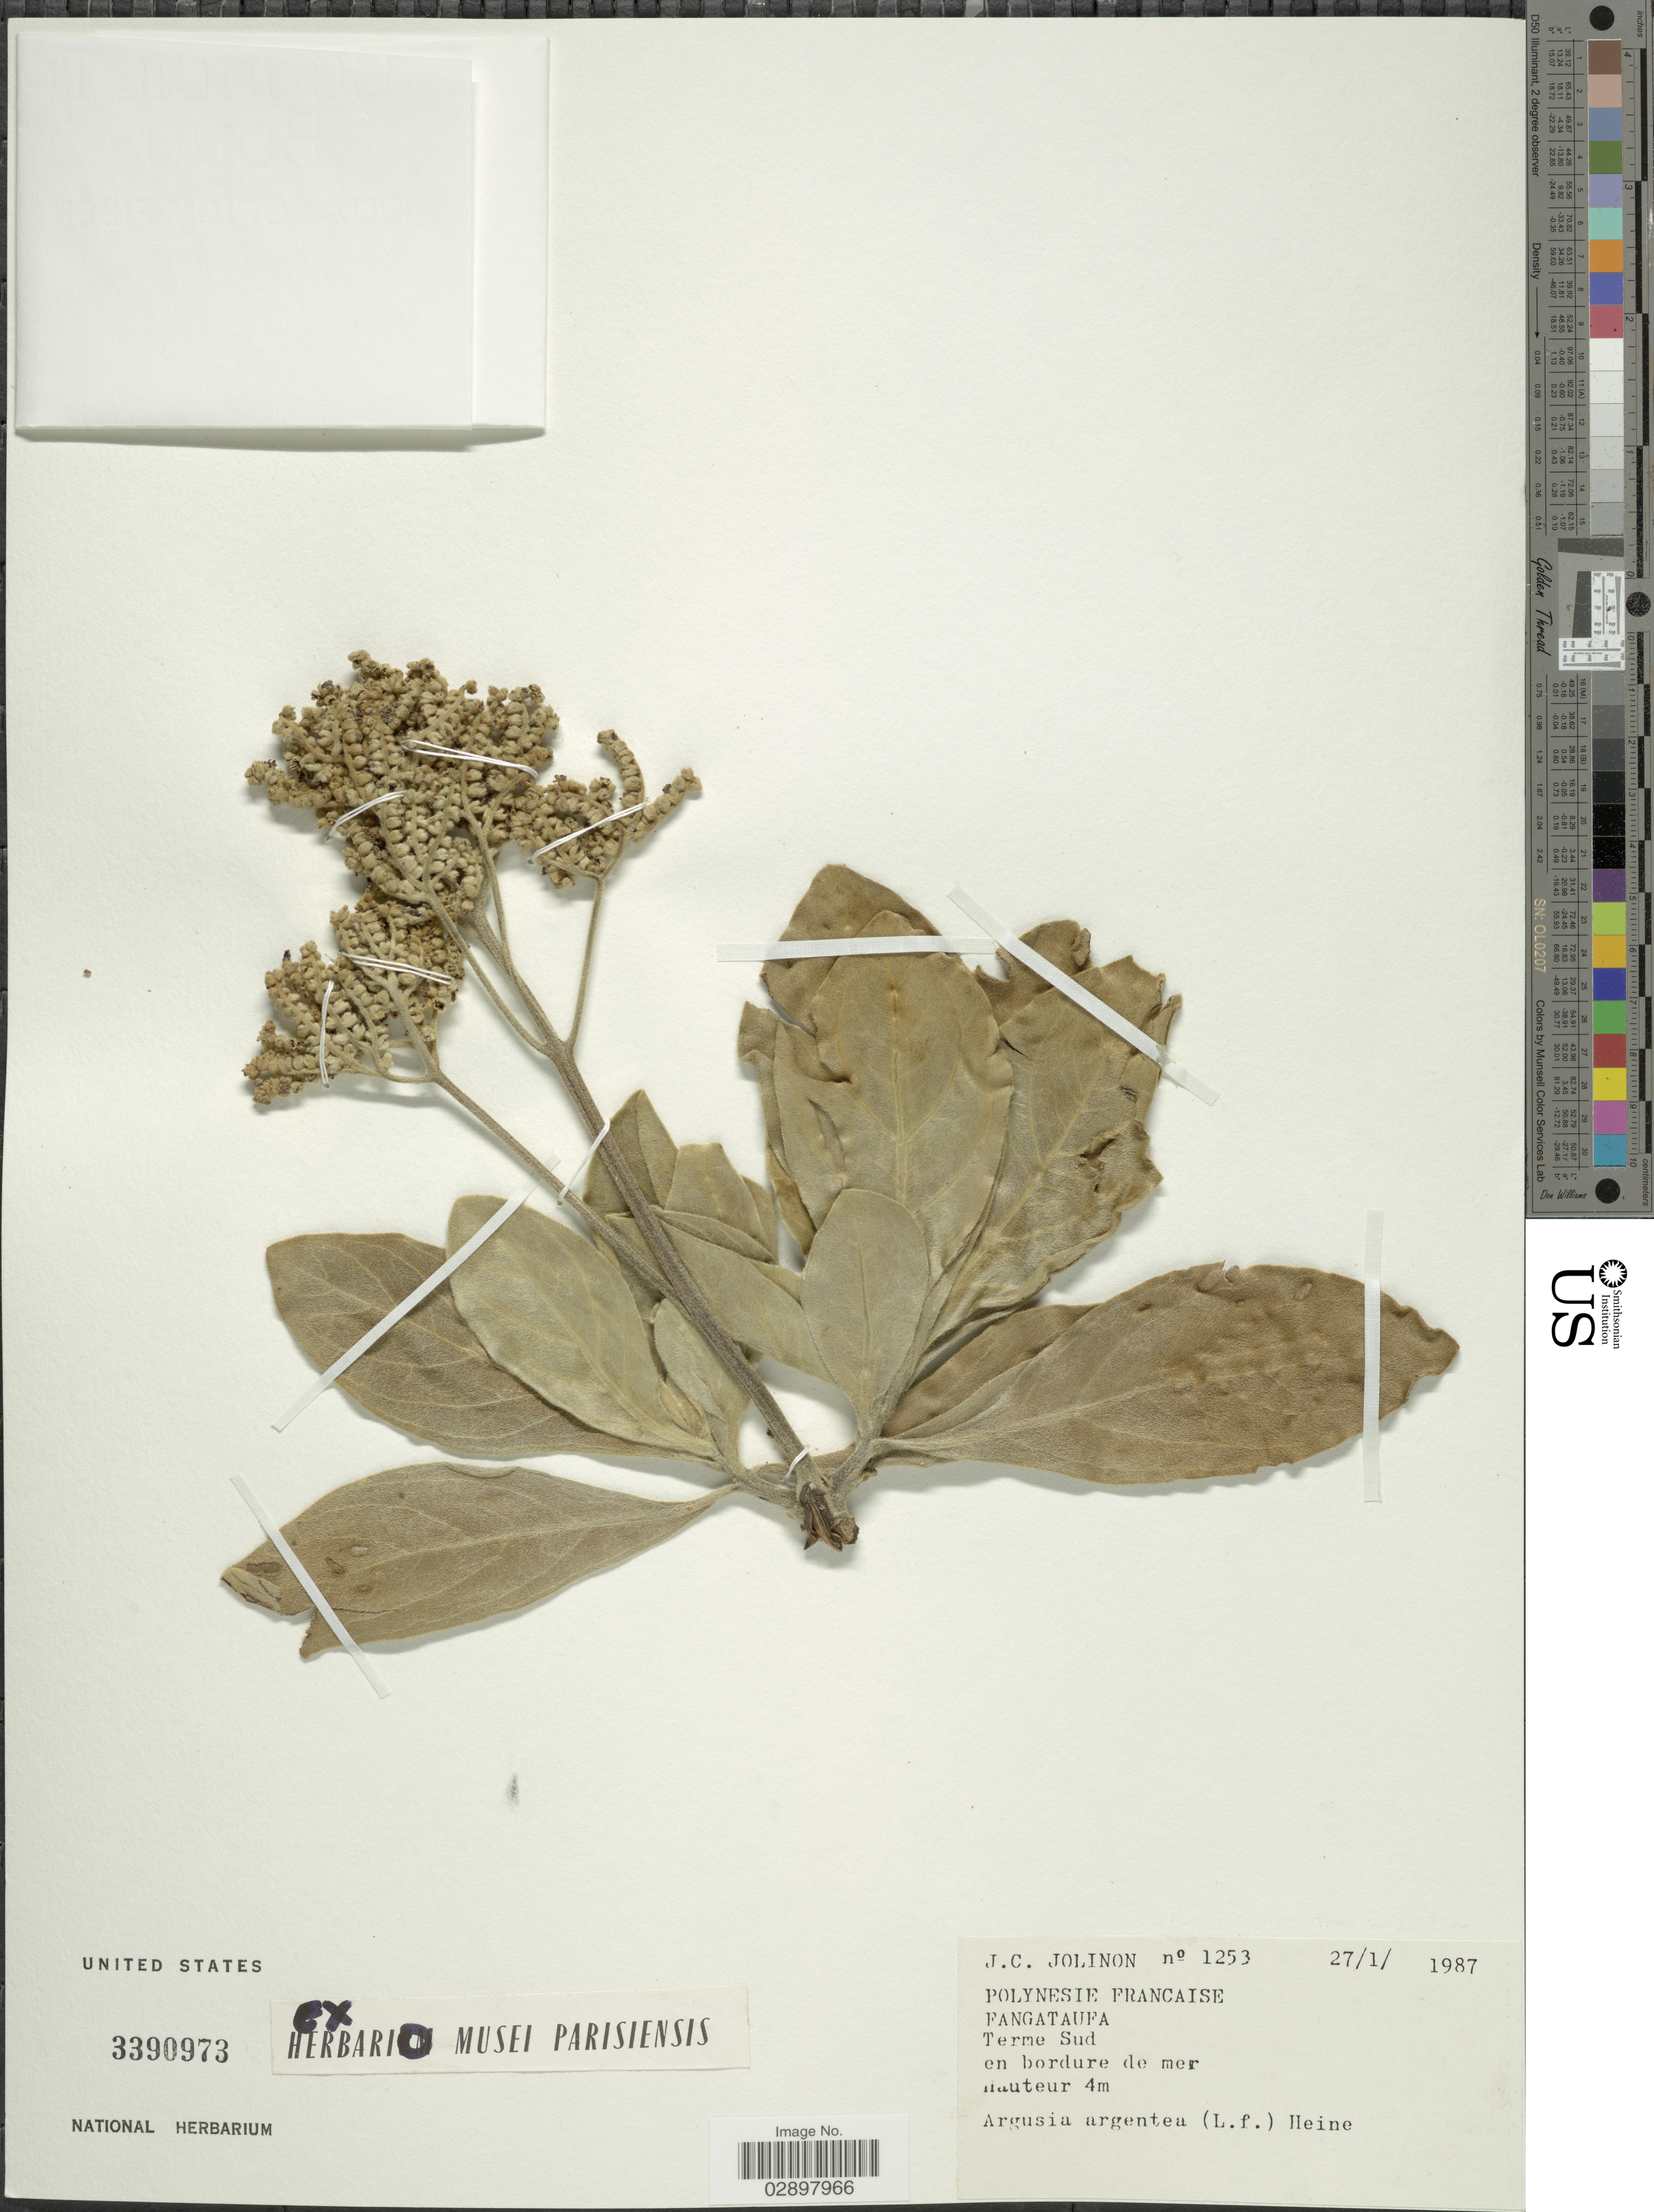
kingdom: Plantae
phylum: Tracheophyta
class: Magnoliopsida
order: Boraginales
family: Heliotropiaceae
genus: Heliotropium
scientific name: Heliotropium arboreum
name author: (Blanco) Mabberley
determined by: Wagner, W. L., (BOT), Smithsonian Institution - National Museum of Natural History (UNITED STATES)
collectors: J. Jolinon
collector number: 1253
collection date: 1987-01-27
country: French Polynesia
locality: Fangataufa. Terme Sud.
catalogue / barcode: US 3390973